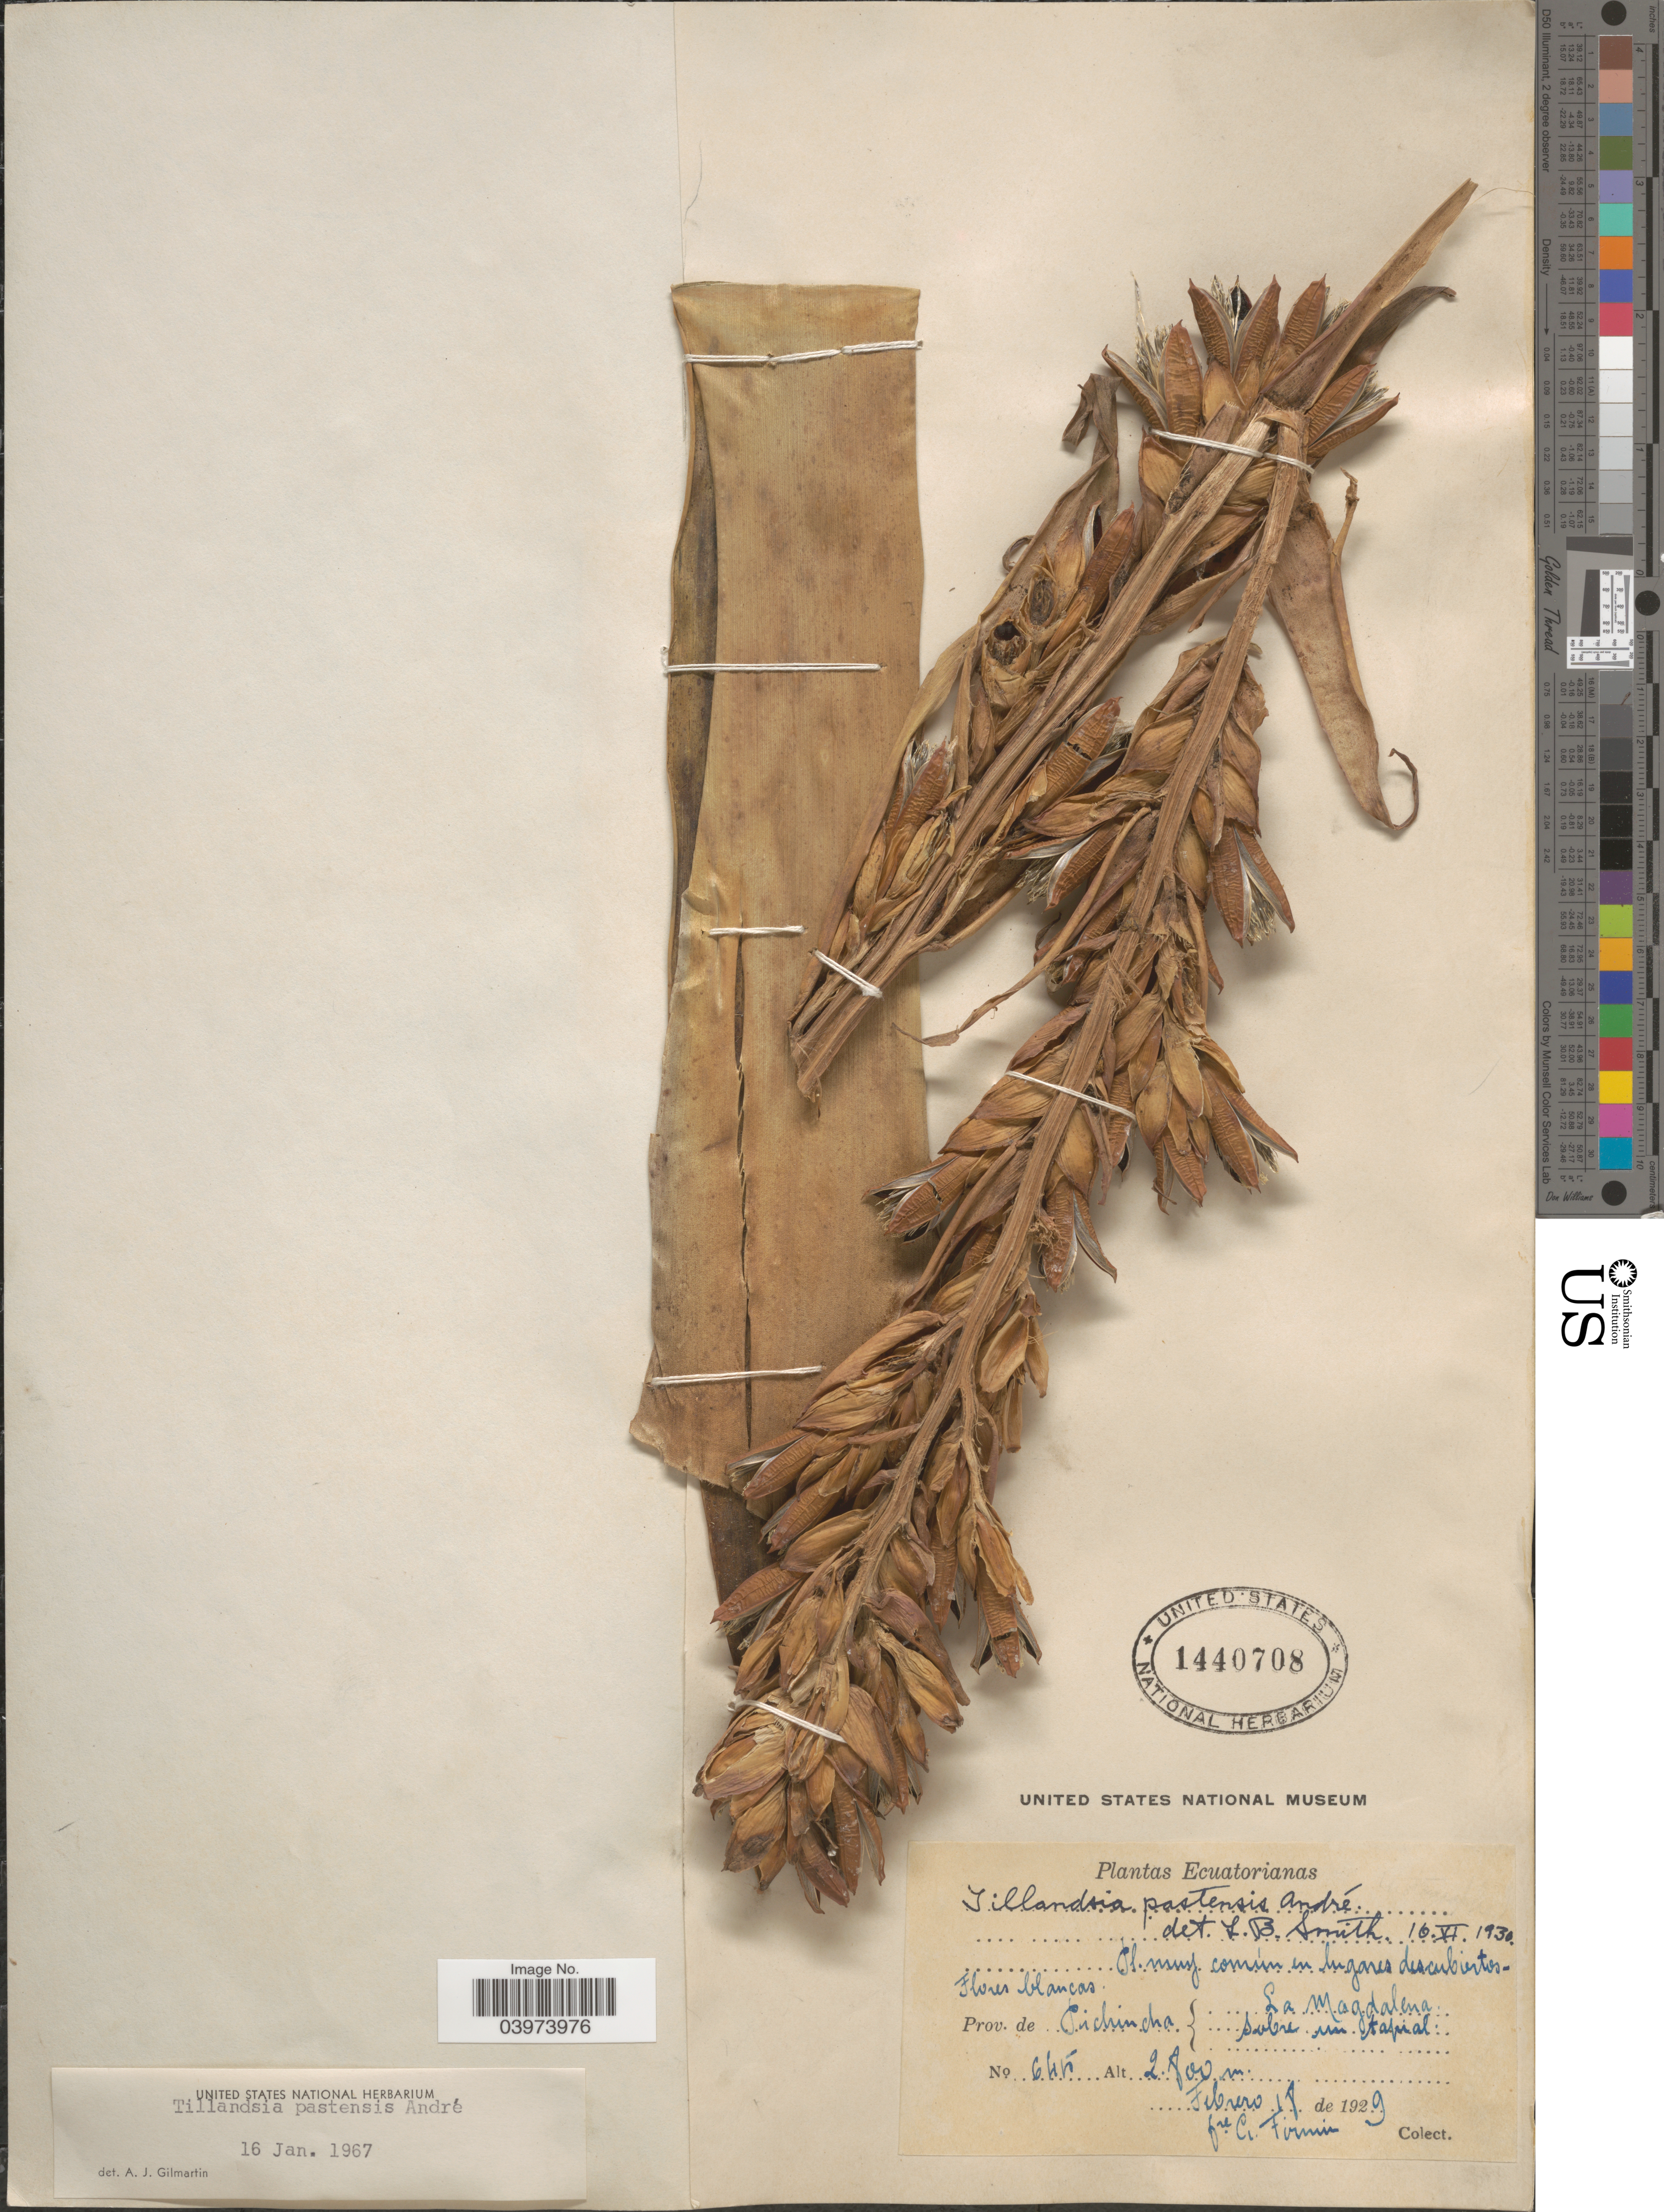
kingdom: Plantae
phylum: Tracheophyta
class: Liliopsida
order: Poales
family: Bromeliaceae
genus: Tillandsia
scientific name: Tillandsia pastensis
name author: André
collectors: F. Firmin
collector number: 645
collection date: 1929-02-18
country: Ecuador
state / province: Pichincha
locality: La Magdalena. Sobre un tapial.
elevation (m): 2800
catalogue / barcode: US 1440708